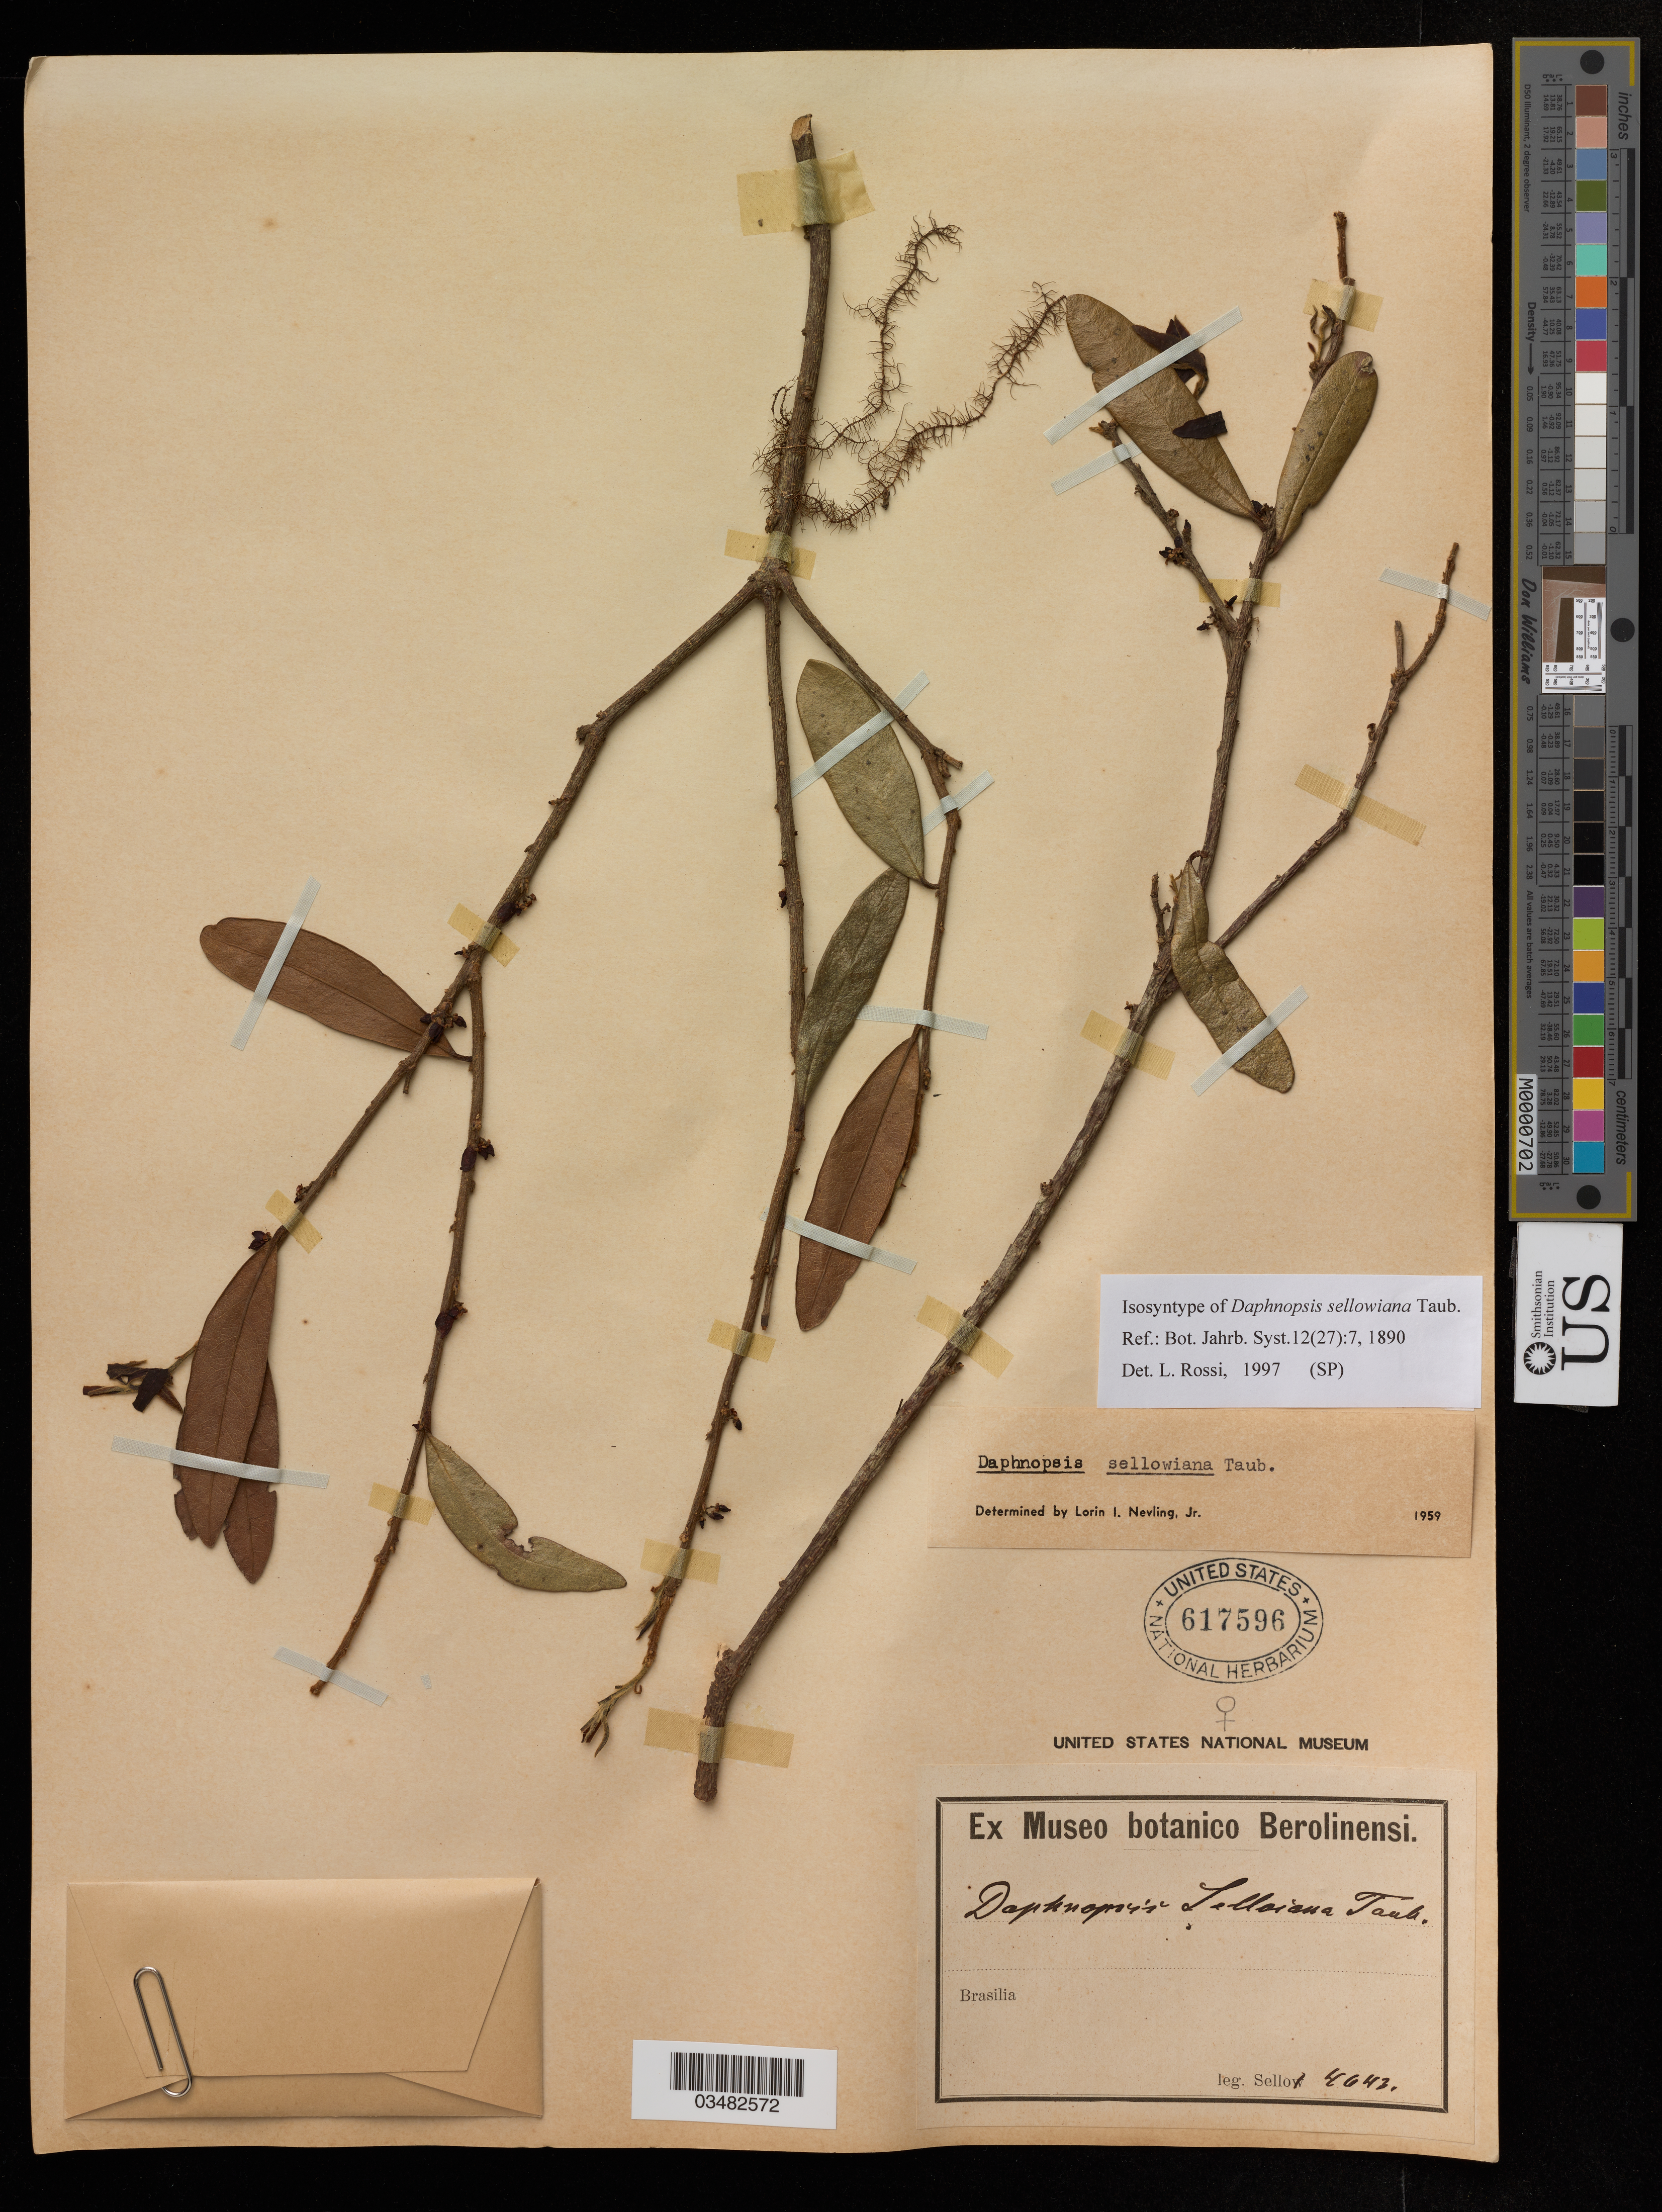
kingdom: Plantae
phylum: Tracheophyta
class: Liliopsida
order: Poales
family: Poaceae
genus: Hordeum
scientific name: Hordeum jubatum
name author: L.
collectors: A. S. Hitchcock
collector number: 5058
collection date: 1909-09-24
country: United States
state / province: North Dakota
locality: Gravel along lake. Devils Lake.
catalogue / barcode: US 1018680